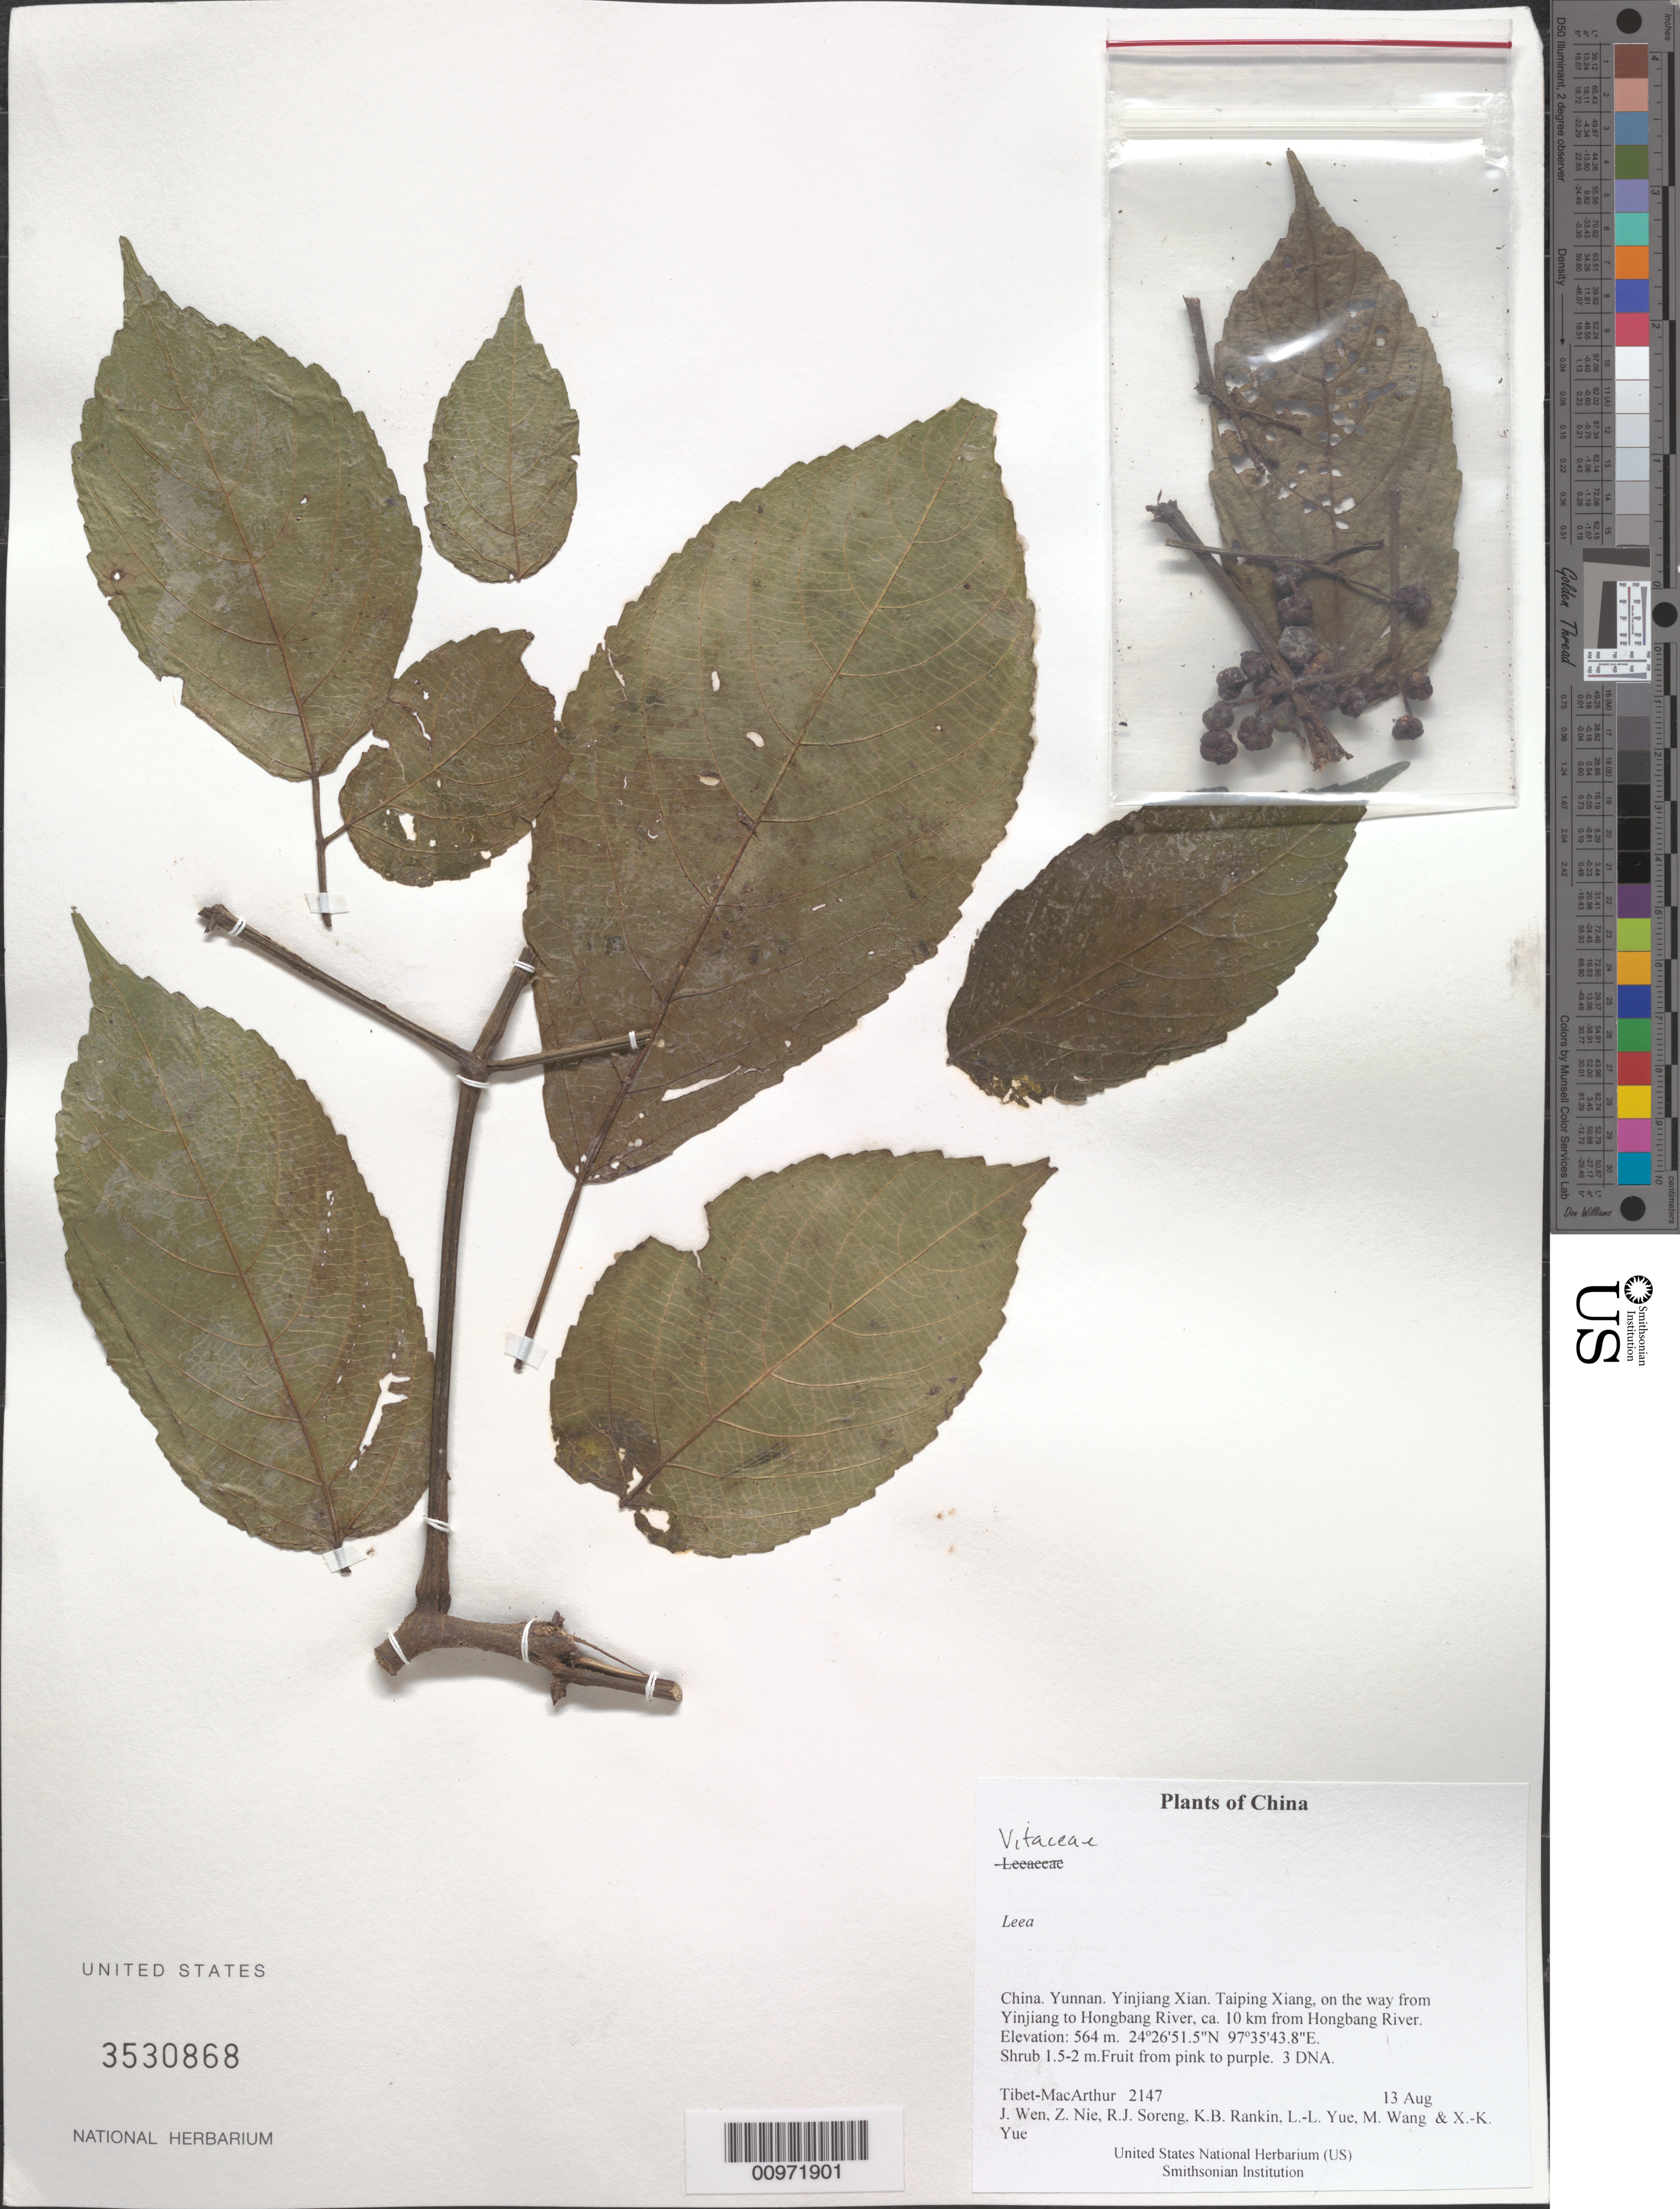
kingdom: Plantae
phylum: Tracheophyta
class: Magnoliopsida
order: Vitales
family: Vitaceae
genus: Leea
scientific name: Leea sp.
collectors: Tibet-MacArthur, J. Wen, Z. Nie, R. J. Soreng, K. Rankin, L. Yue, M. Wang & X. Yue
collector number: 2147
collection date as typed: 13 Aug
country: China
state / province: Yunnan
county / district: Yinjiang Xian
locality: Taiping Xiang, on the way from Yinjiang to Hongbang River, ca. 10 km from Hongbang River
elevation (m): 564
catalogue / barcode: US 3530868